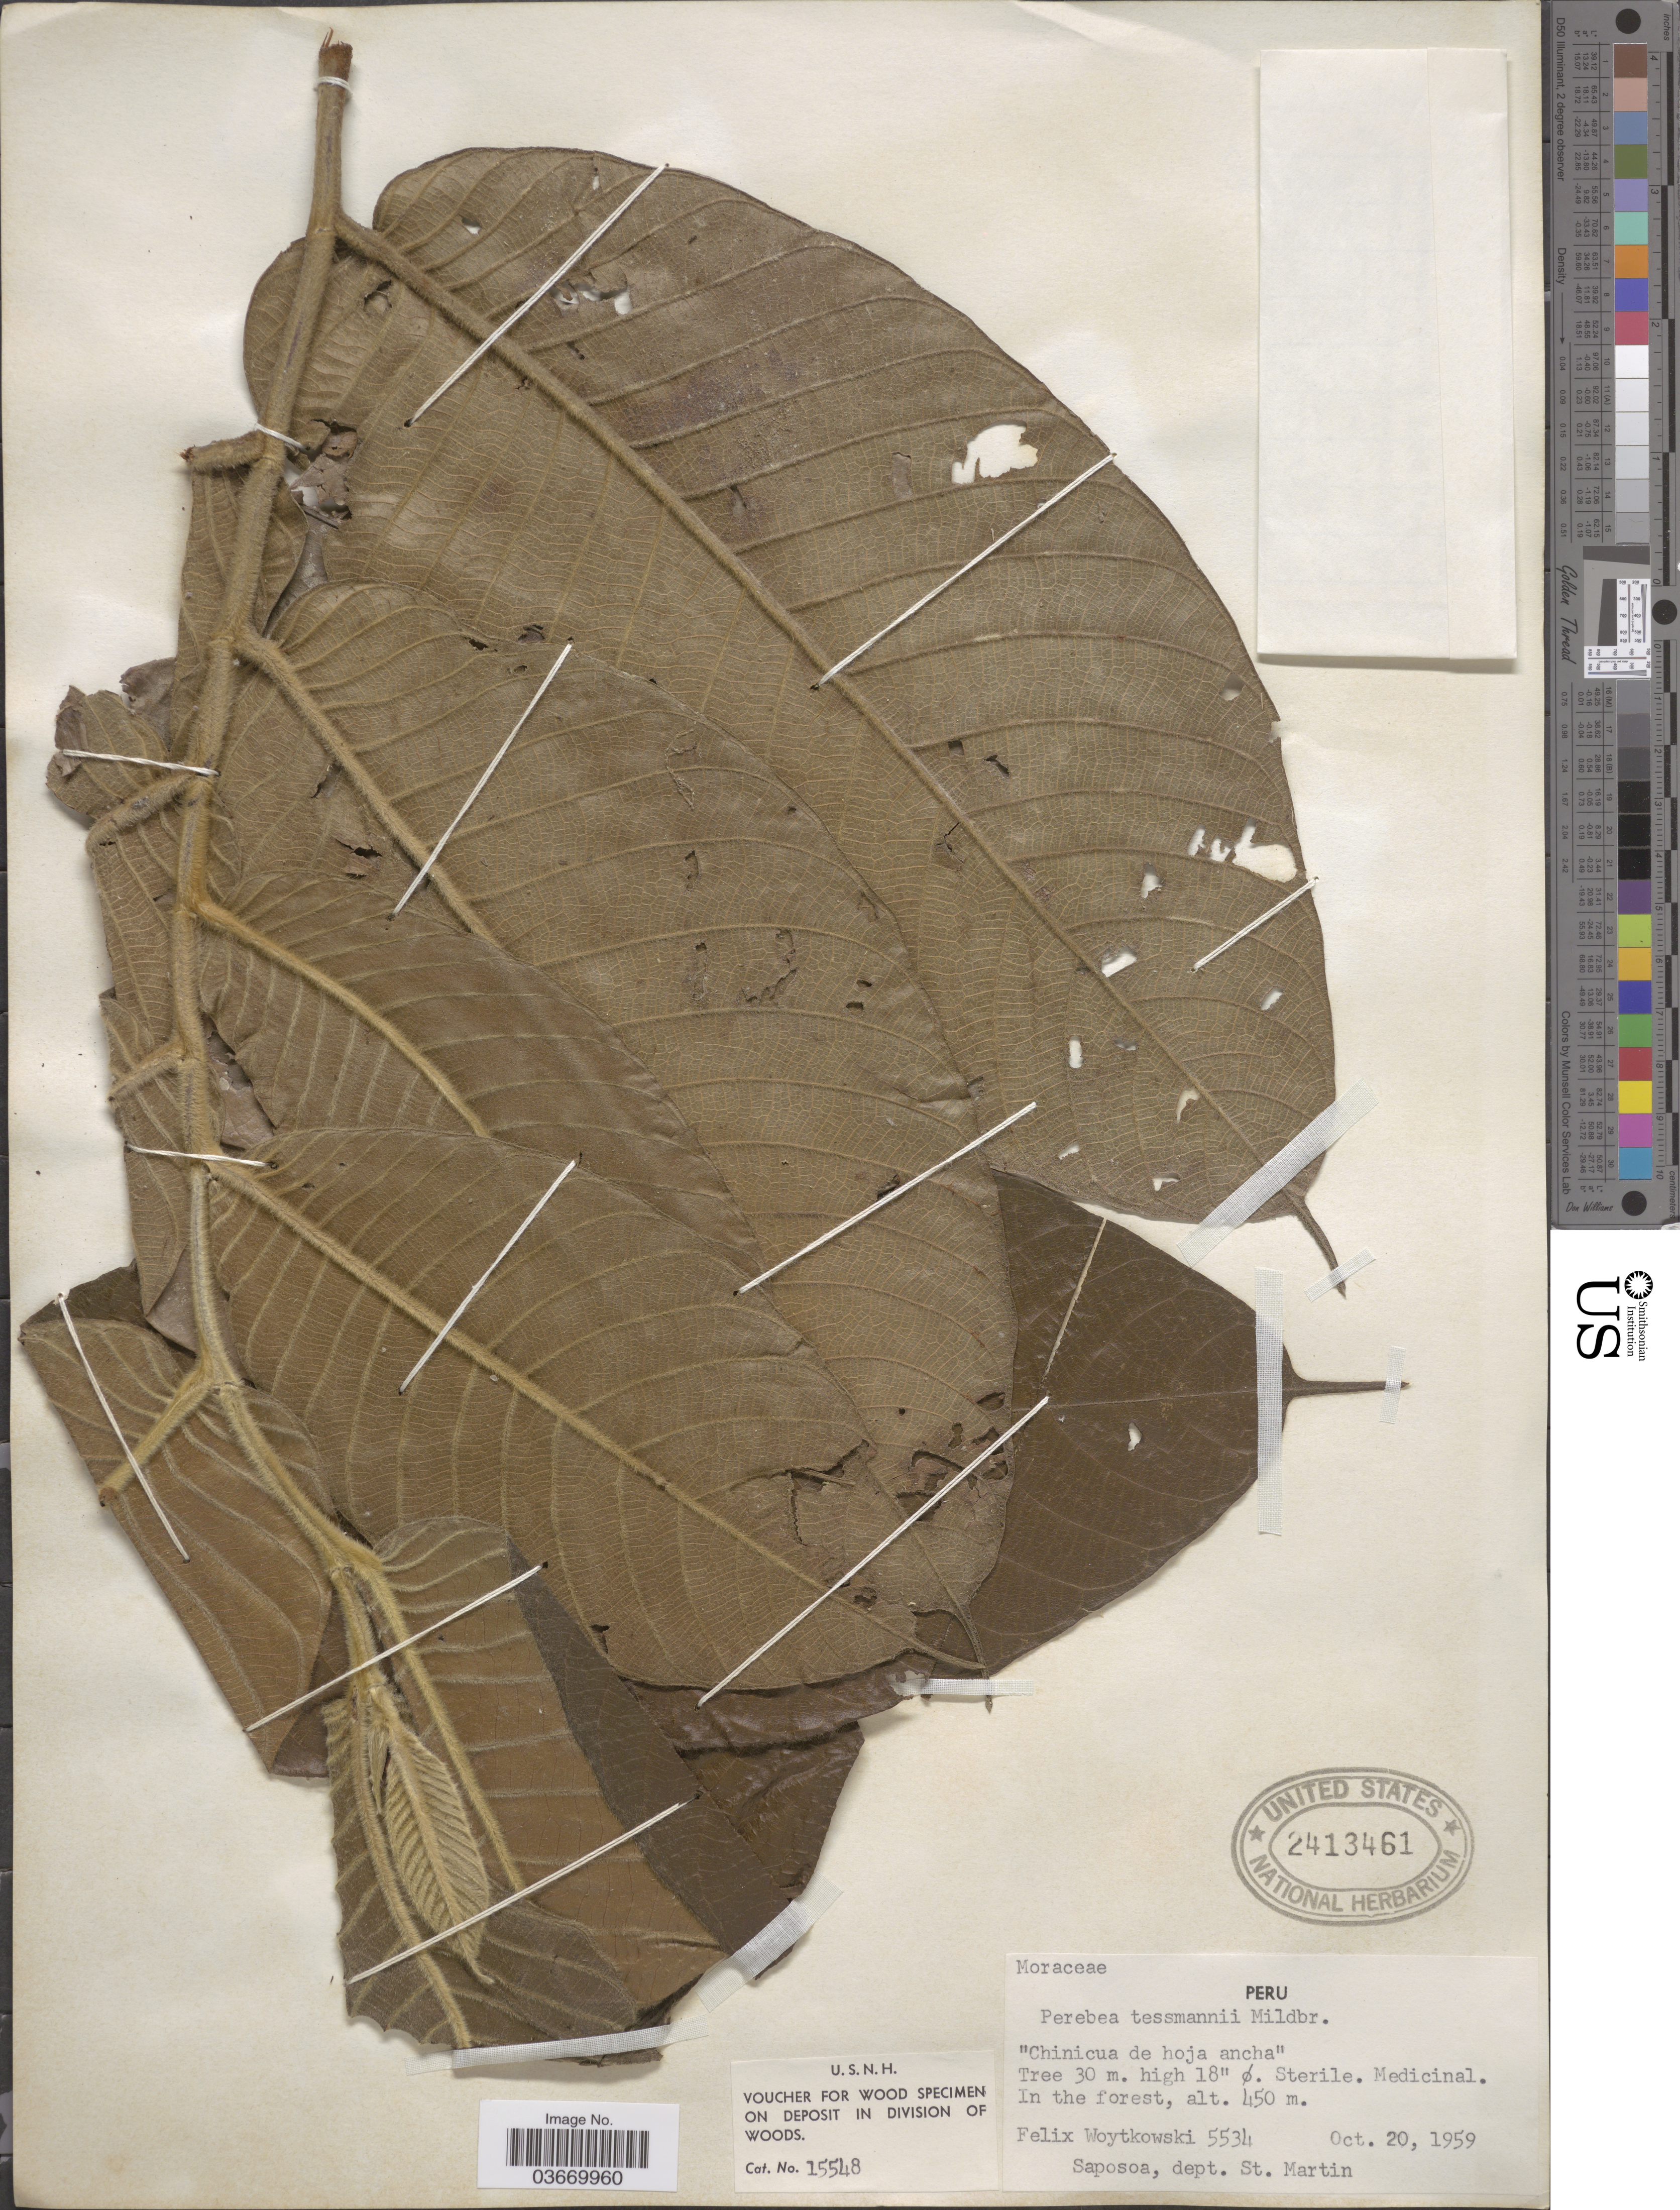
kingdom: Plantae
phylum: Tracheophyta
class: Magnoliopsida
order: Rosales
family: Moraceae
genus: Perebea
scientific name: Perebea tessmannii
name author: Mildbr.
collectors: F. Woytkowski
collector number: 5534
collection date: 1959-10-20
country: Peru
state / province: San Martín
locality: Saposoa, dept. St. Martin.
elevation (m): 450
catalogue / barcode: US 2413461